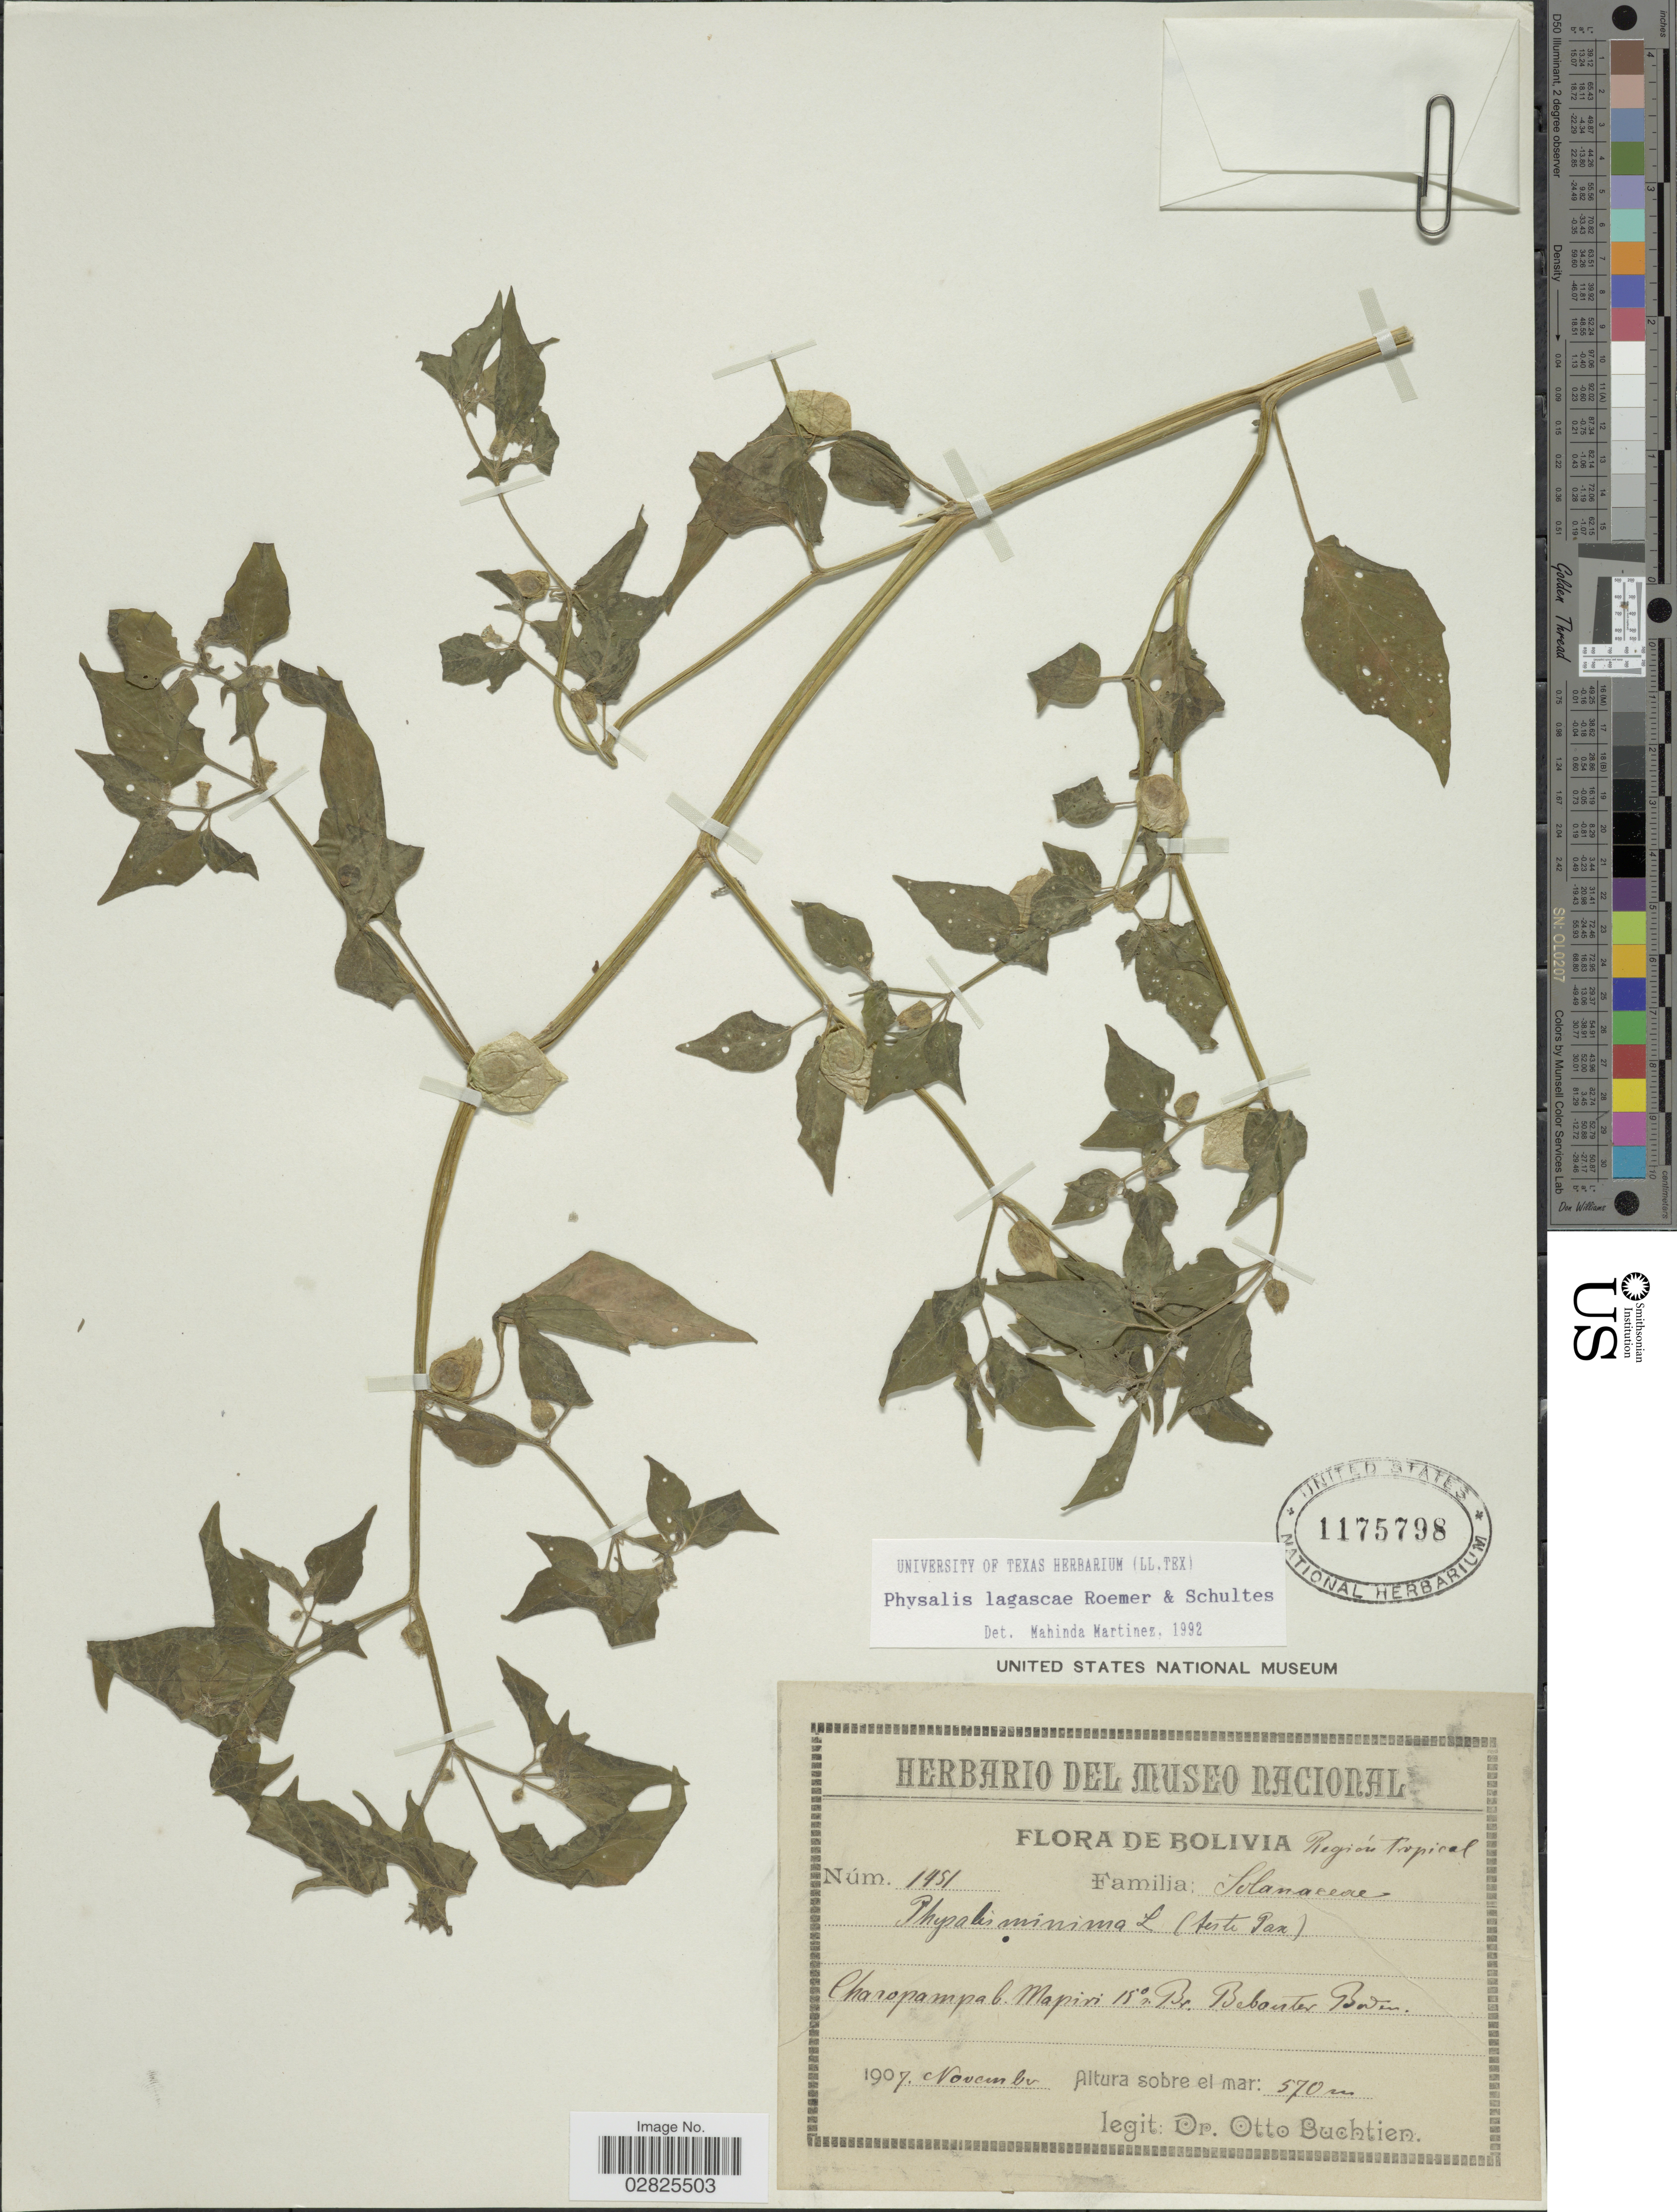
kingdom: Plantae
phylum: Tracheophyta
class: Magnoliopsida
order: Solanales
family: Solanaceae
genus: Physalis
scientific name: Physalis lagascae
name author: Roem. & Schult.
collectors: O. Buchtien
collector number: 1451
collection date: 1907-11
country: Bolivia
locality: Charopampa b. Mapiri 15° s. Br.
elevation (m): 570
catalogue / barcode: US 1175798